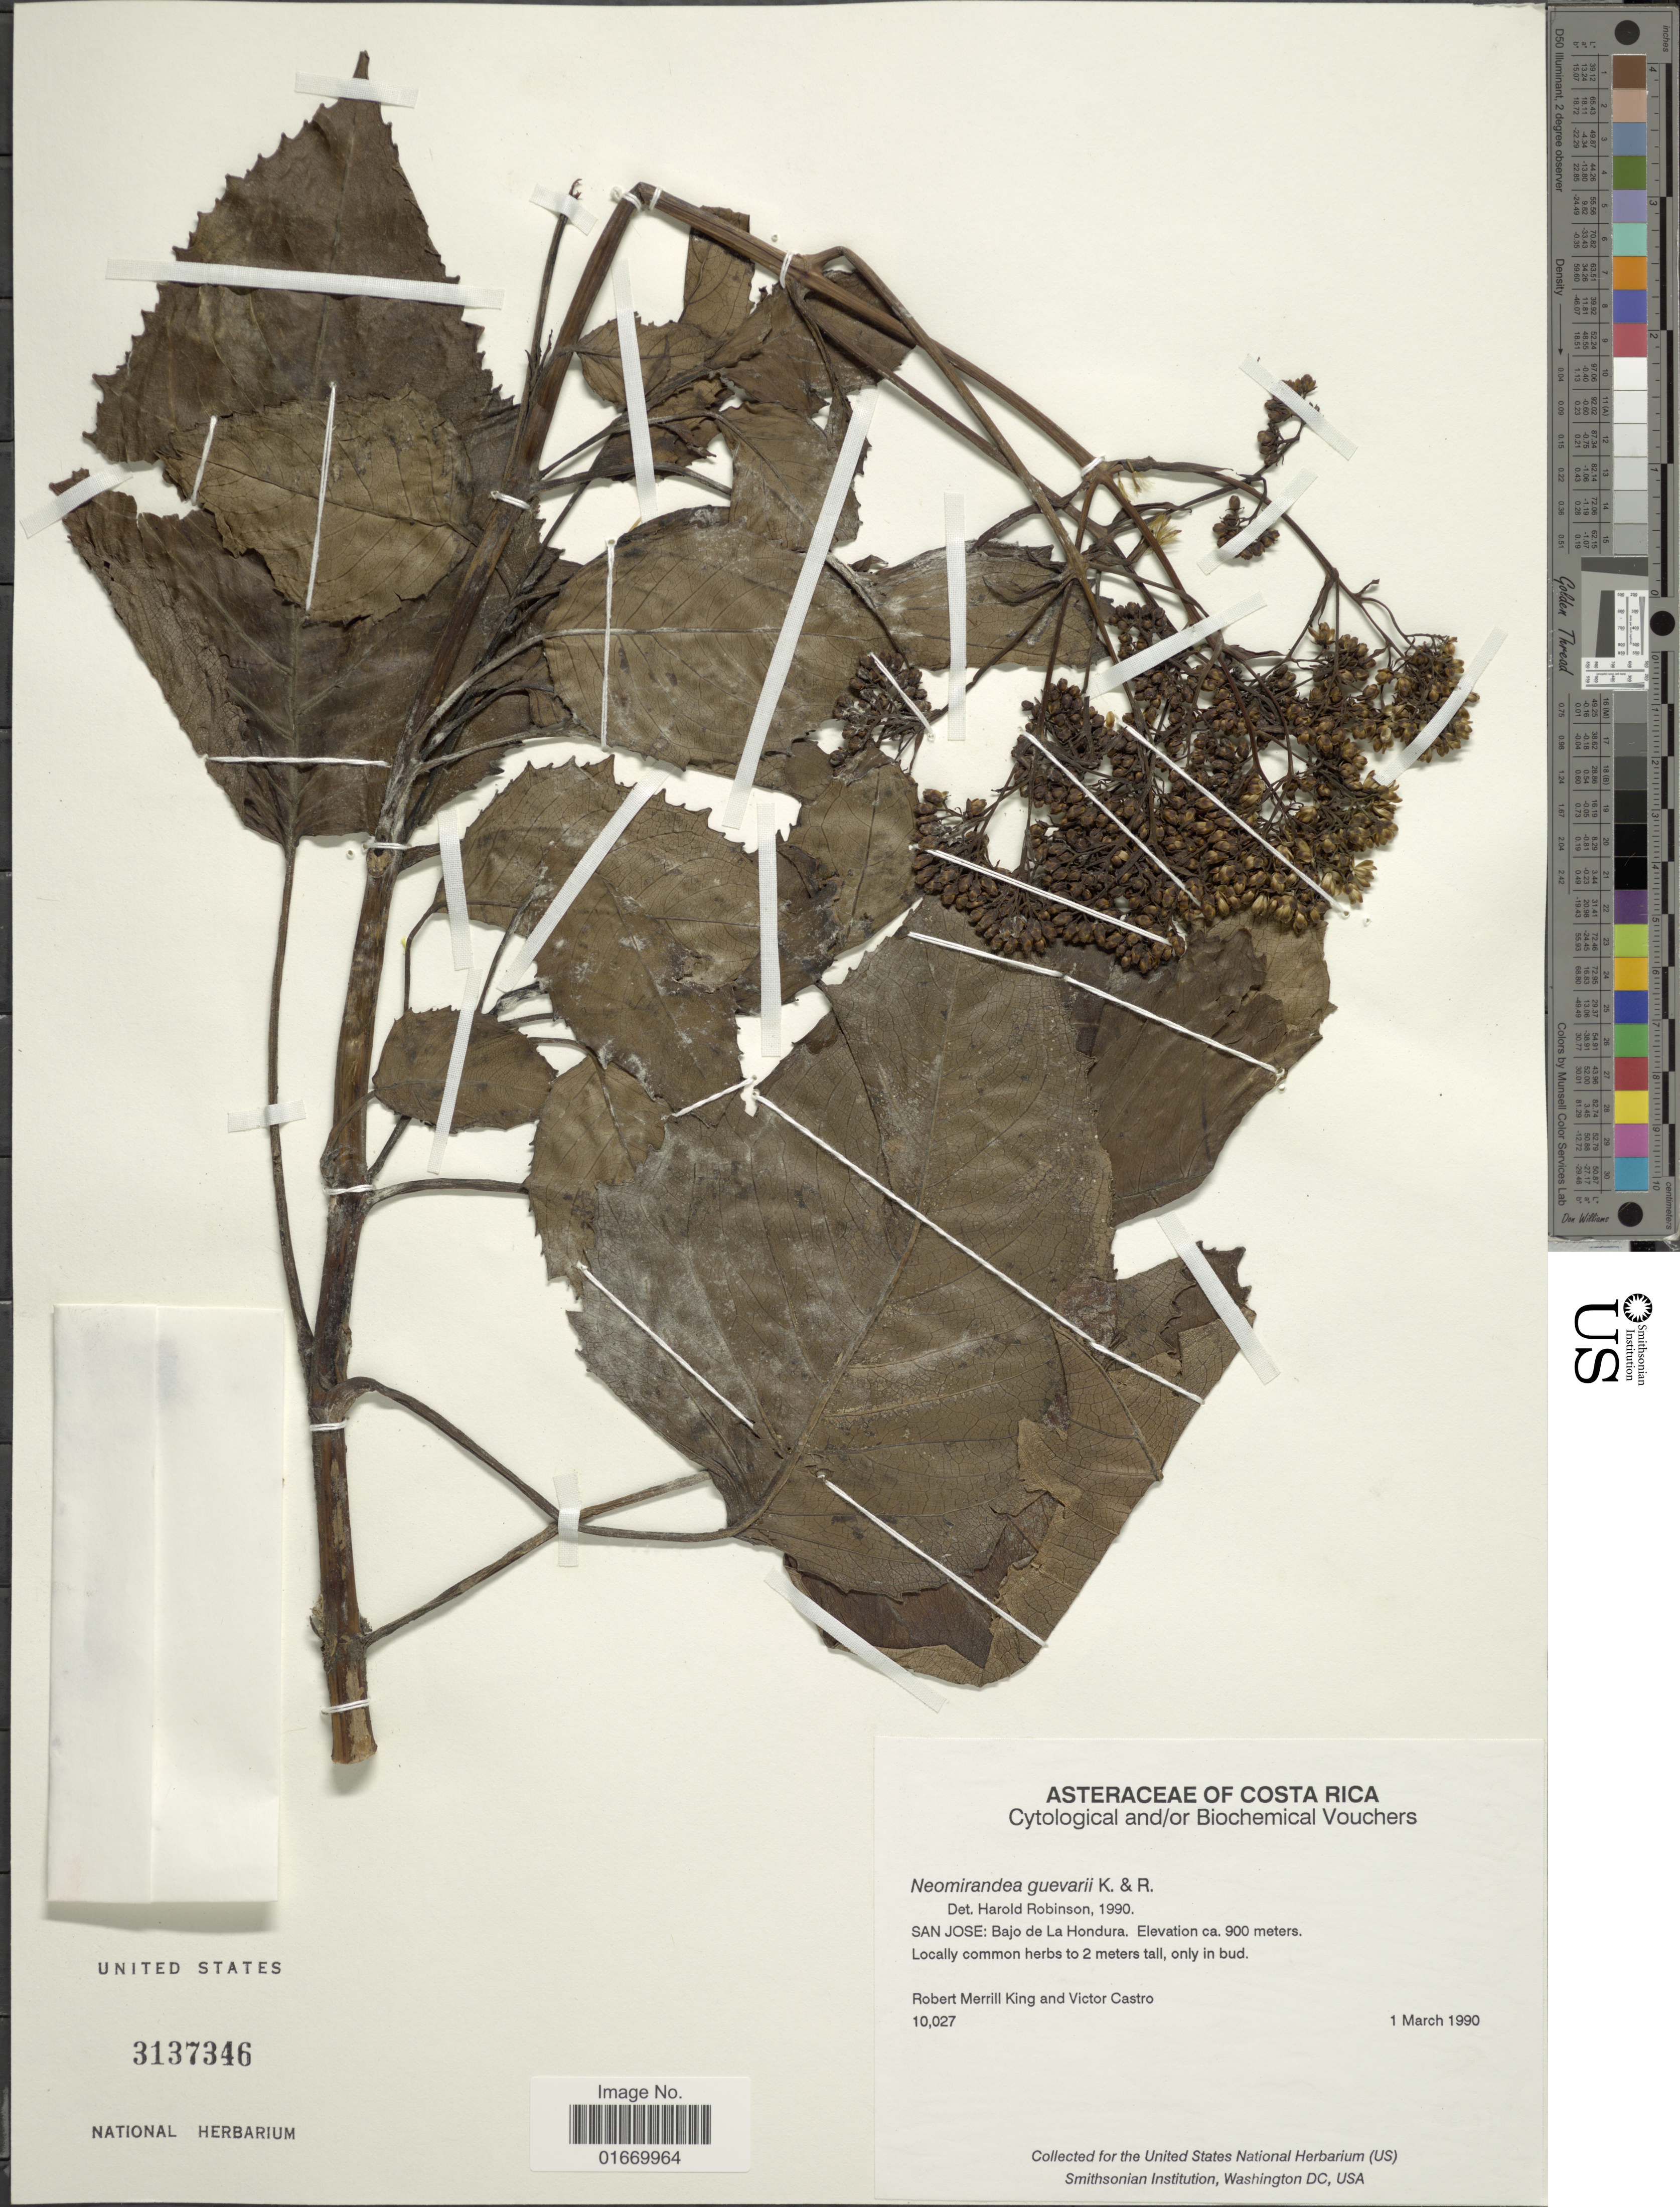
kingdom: Plantae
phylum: Tracheophyta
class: Magnoliopsida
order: Asterales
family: Asteraceae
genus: Neomirandea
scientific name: Neomirandea guevarii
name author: R.M. King & H. Rob.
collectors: R. M. King & V. Castro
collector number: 10027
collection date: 1990-03-01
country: Costa Rica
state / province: San José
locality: Bajo de La Hondura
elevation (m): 900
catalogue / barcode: US 3137346